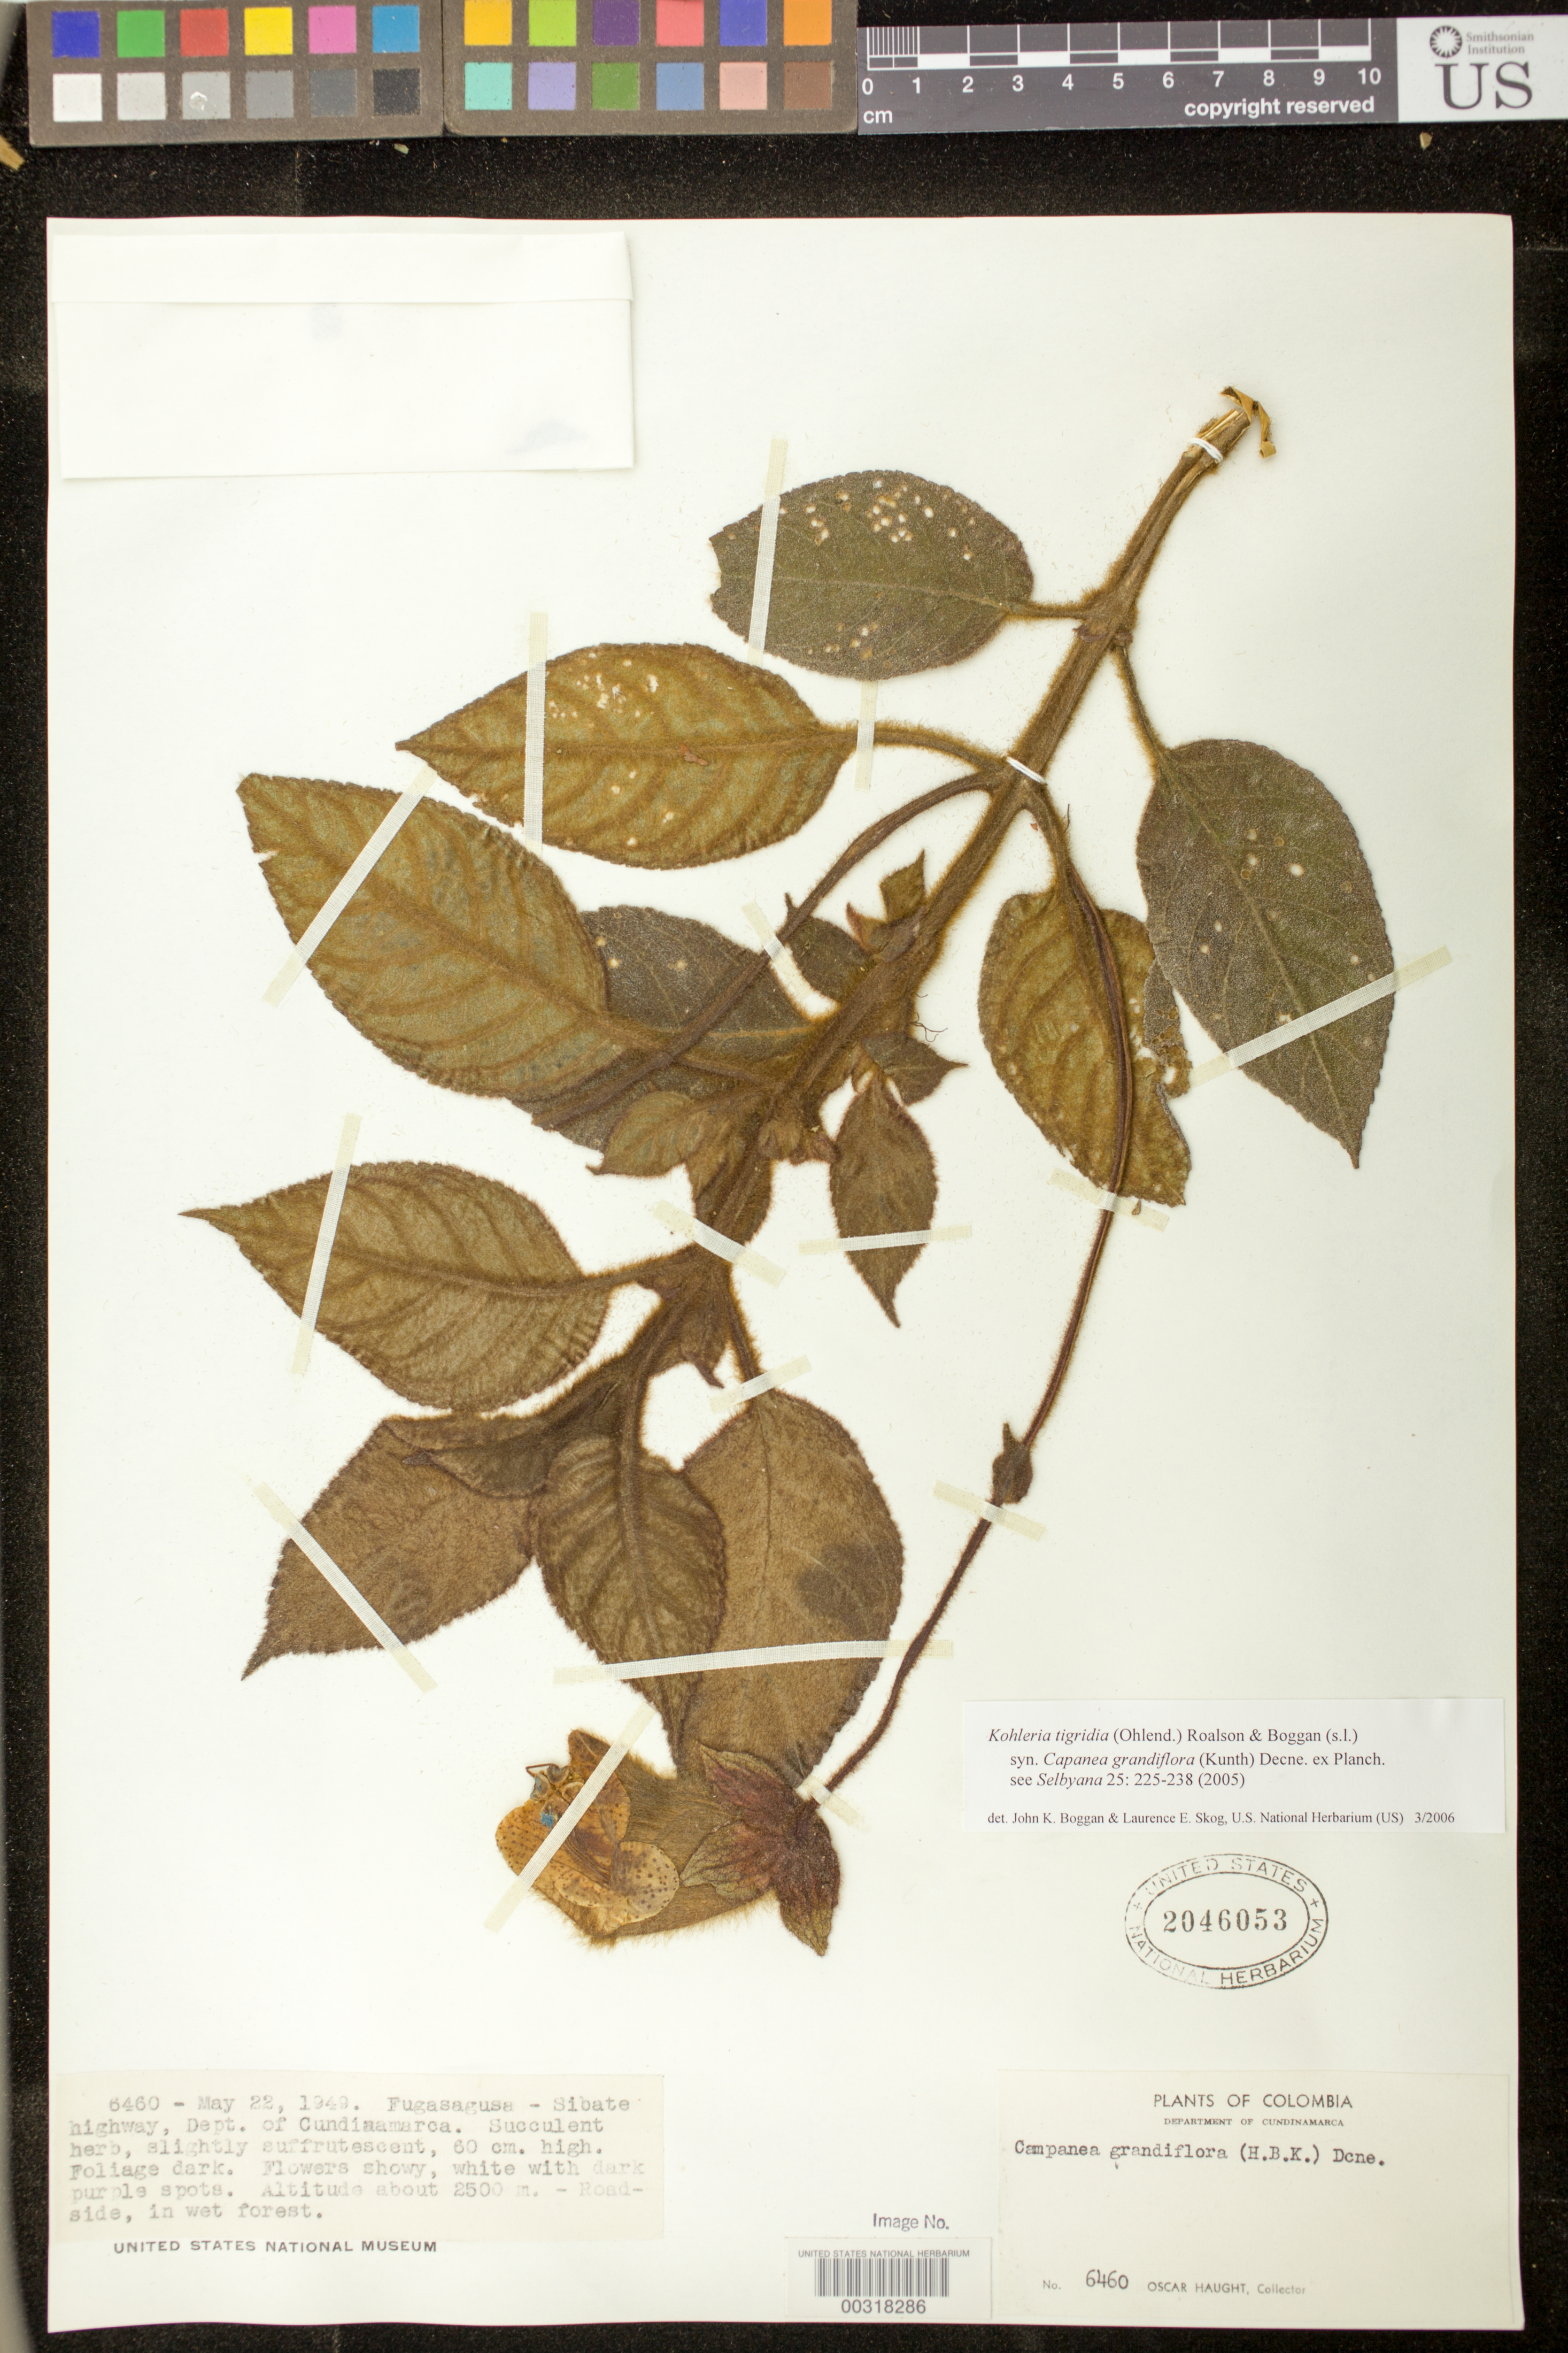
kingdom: Plantae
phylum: Tracheophyta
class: Magnoliopsida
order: Lamiales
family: Gesneriaceae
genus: Kohleria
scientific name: Kohleria tigridia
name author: (Ohlend.) Roalson & Boggan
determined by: Boggan, J. K.; Skog, L. E.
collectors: O. L. Haught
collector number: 6460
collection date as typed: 22 May 1949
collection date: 1949-05-22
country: Colombia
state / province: Cundinamarca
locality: Fugasagusa - Sibate highway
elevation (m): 2500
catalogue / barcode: US 2046053